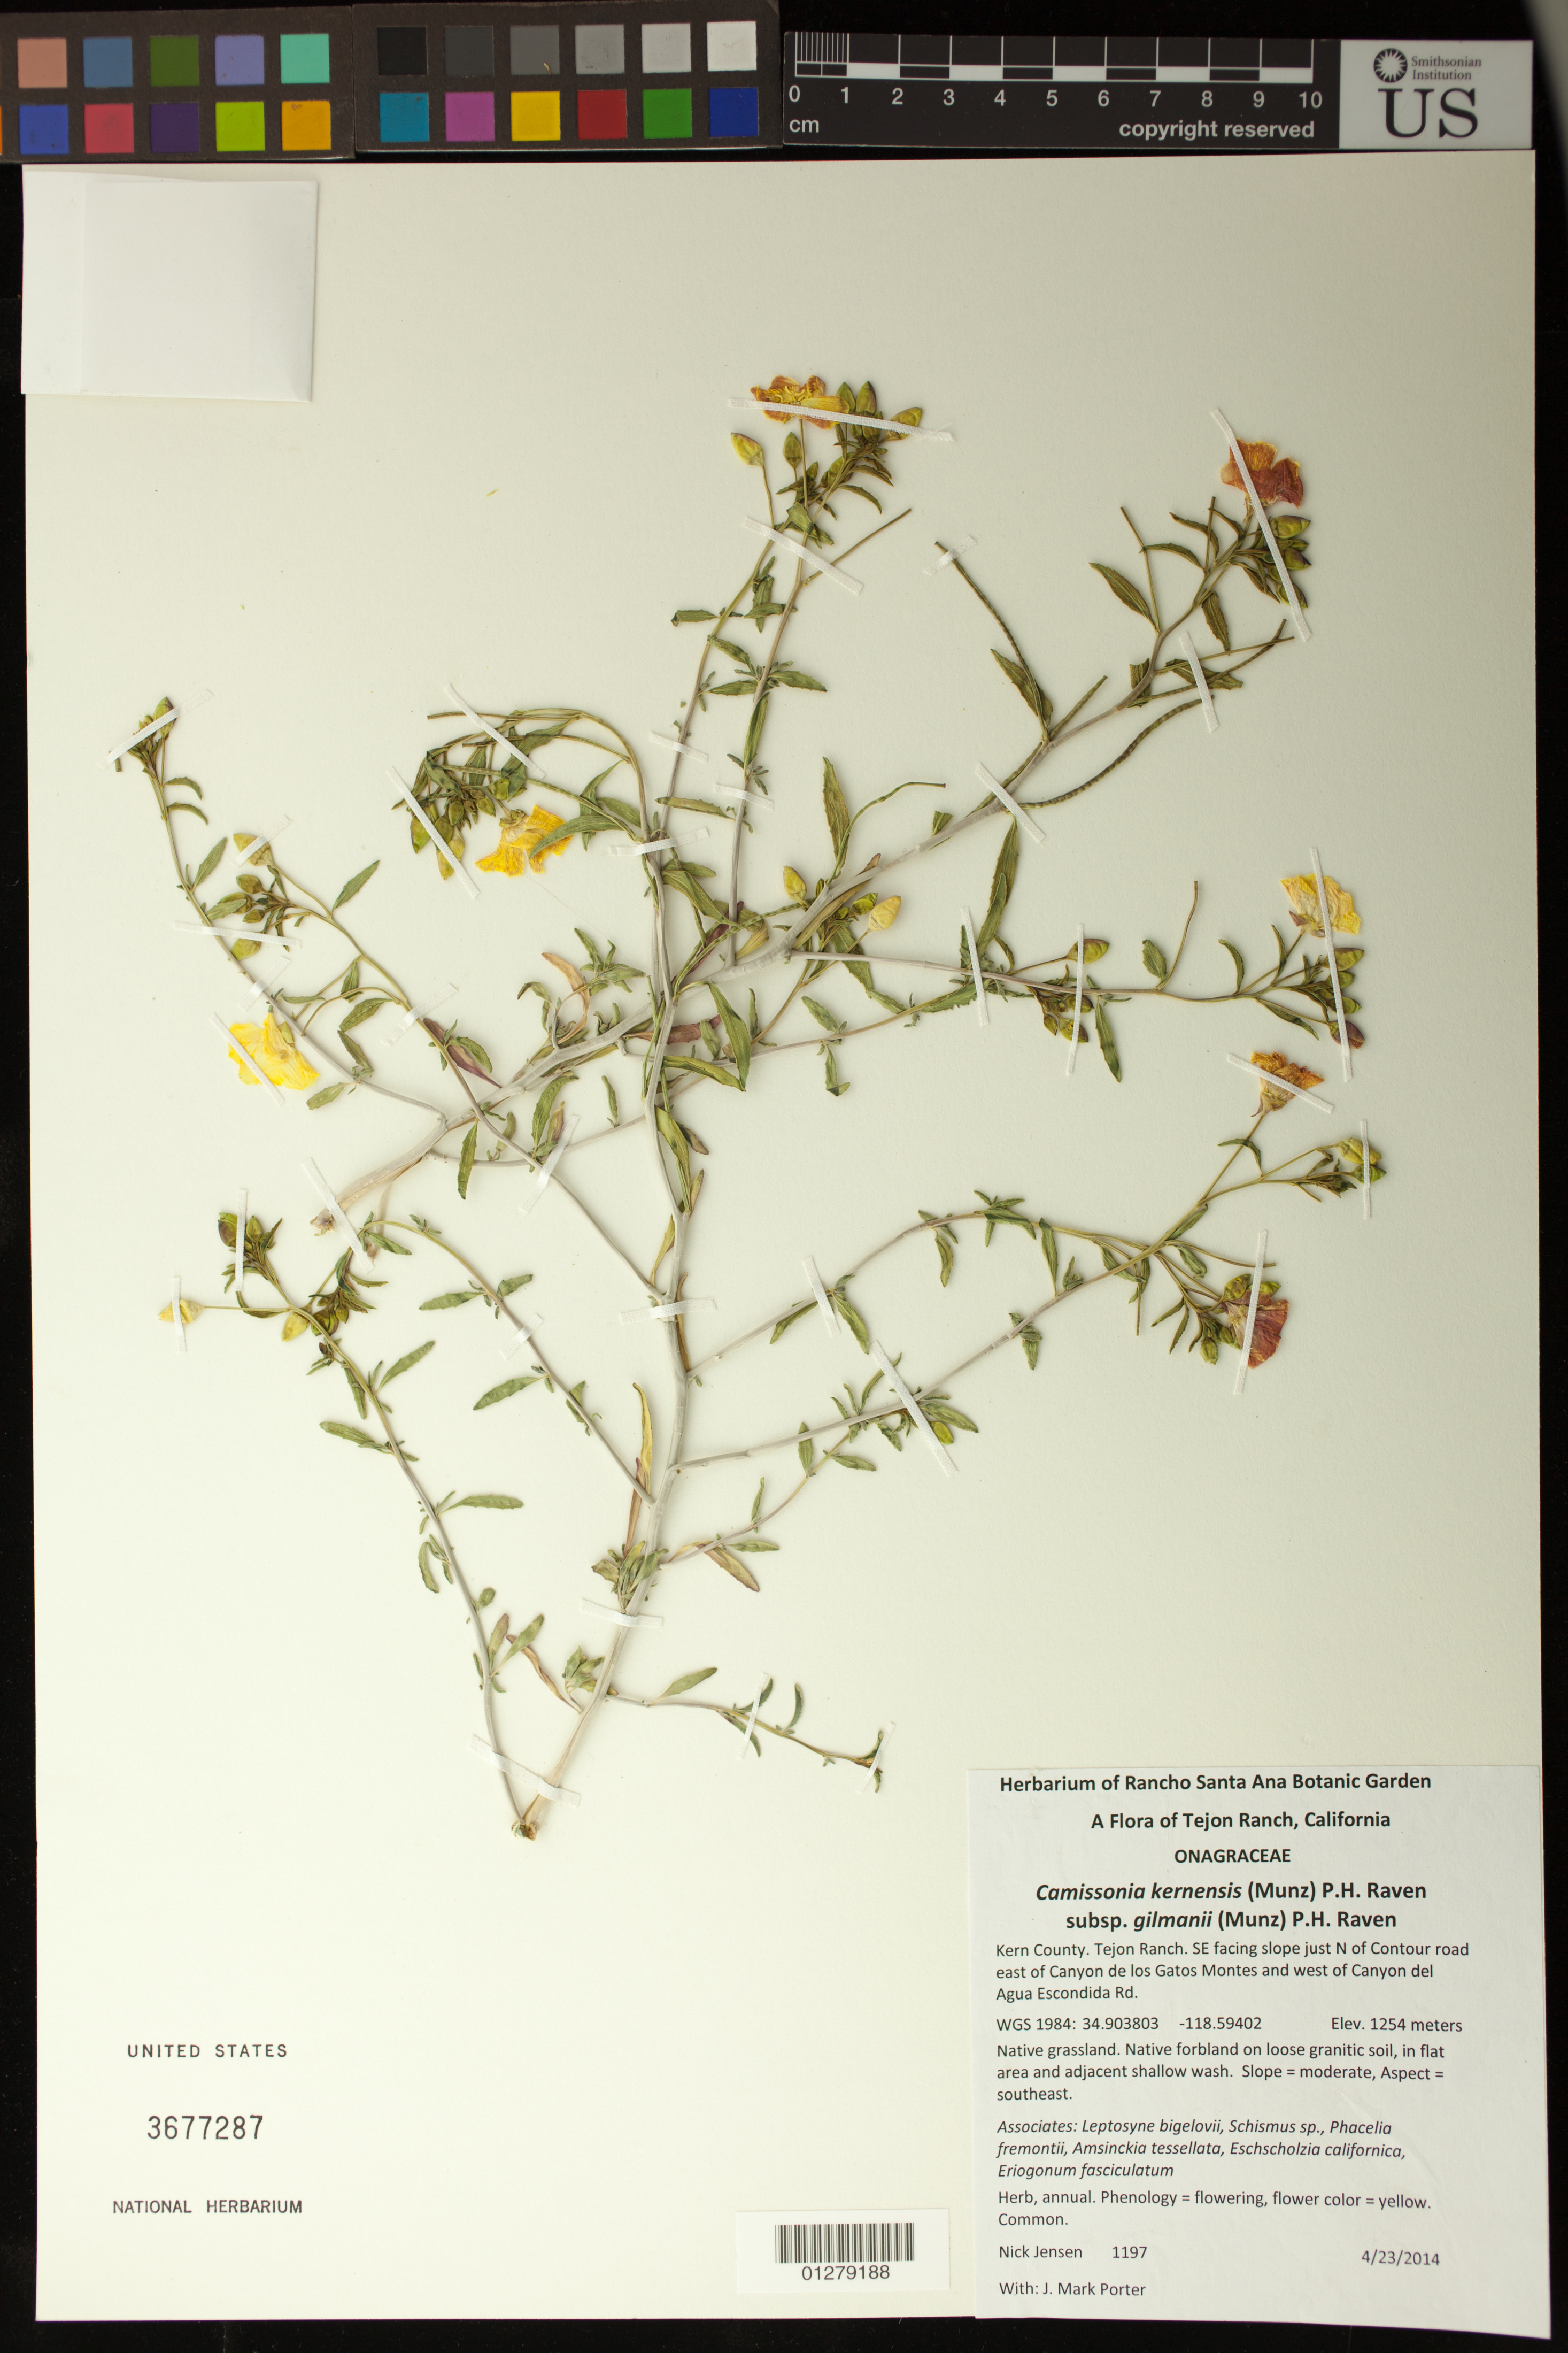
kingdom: Plantae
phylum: Tracheophyta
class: Magnoliopsida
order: Myrtales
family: Onagraceae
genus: Camissonia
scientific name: Camissonia kernensis subsp. gilmanii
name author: (Munz) P.H. Raven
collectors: N. Jensen & J. M. Porter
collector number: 1197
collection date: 2014-04-23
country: United States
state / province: California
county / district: Kern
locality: Tejon Ranch, SE facing slope just N of Contour Road east of Canyon de los Gatos Montes and west of Canyon del Agua Escondida Rd.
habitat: Native grassland, in flat adrea and adjacent shallow wash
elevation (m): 1197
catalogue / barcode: US 3677287